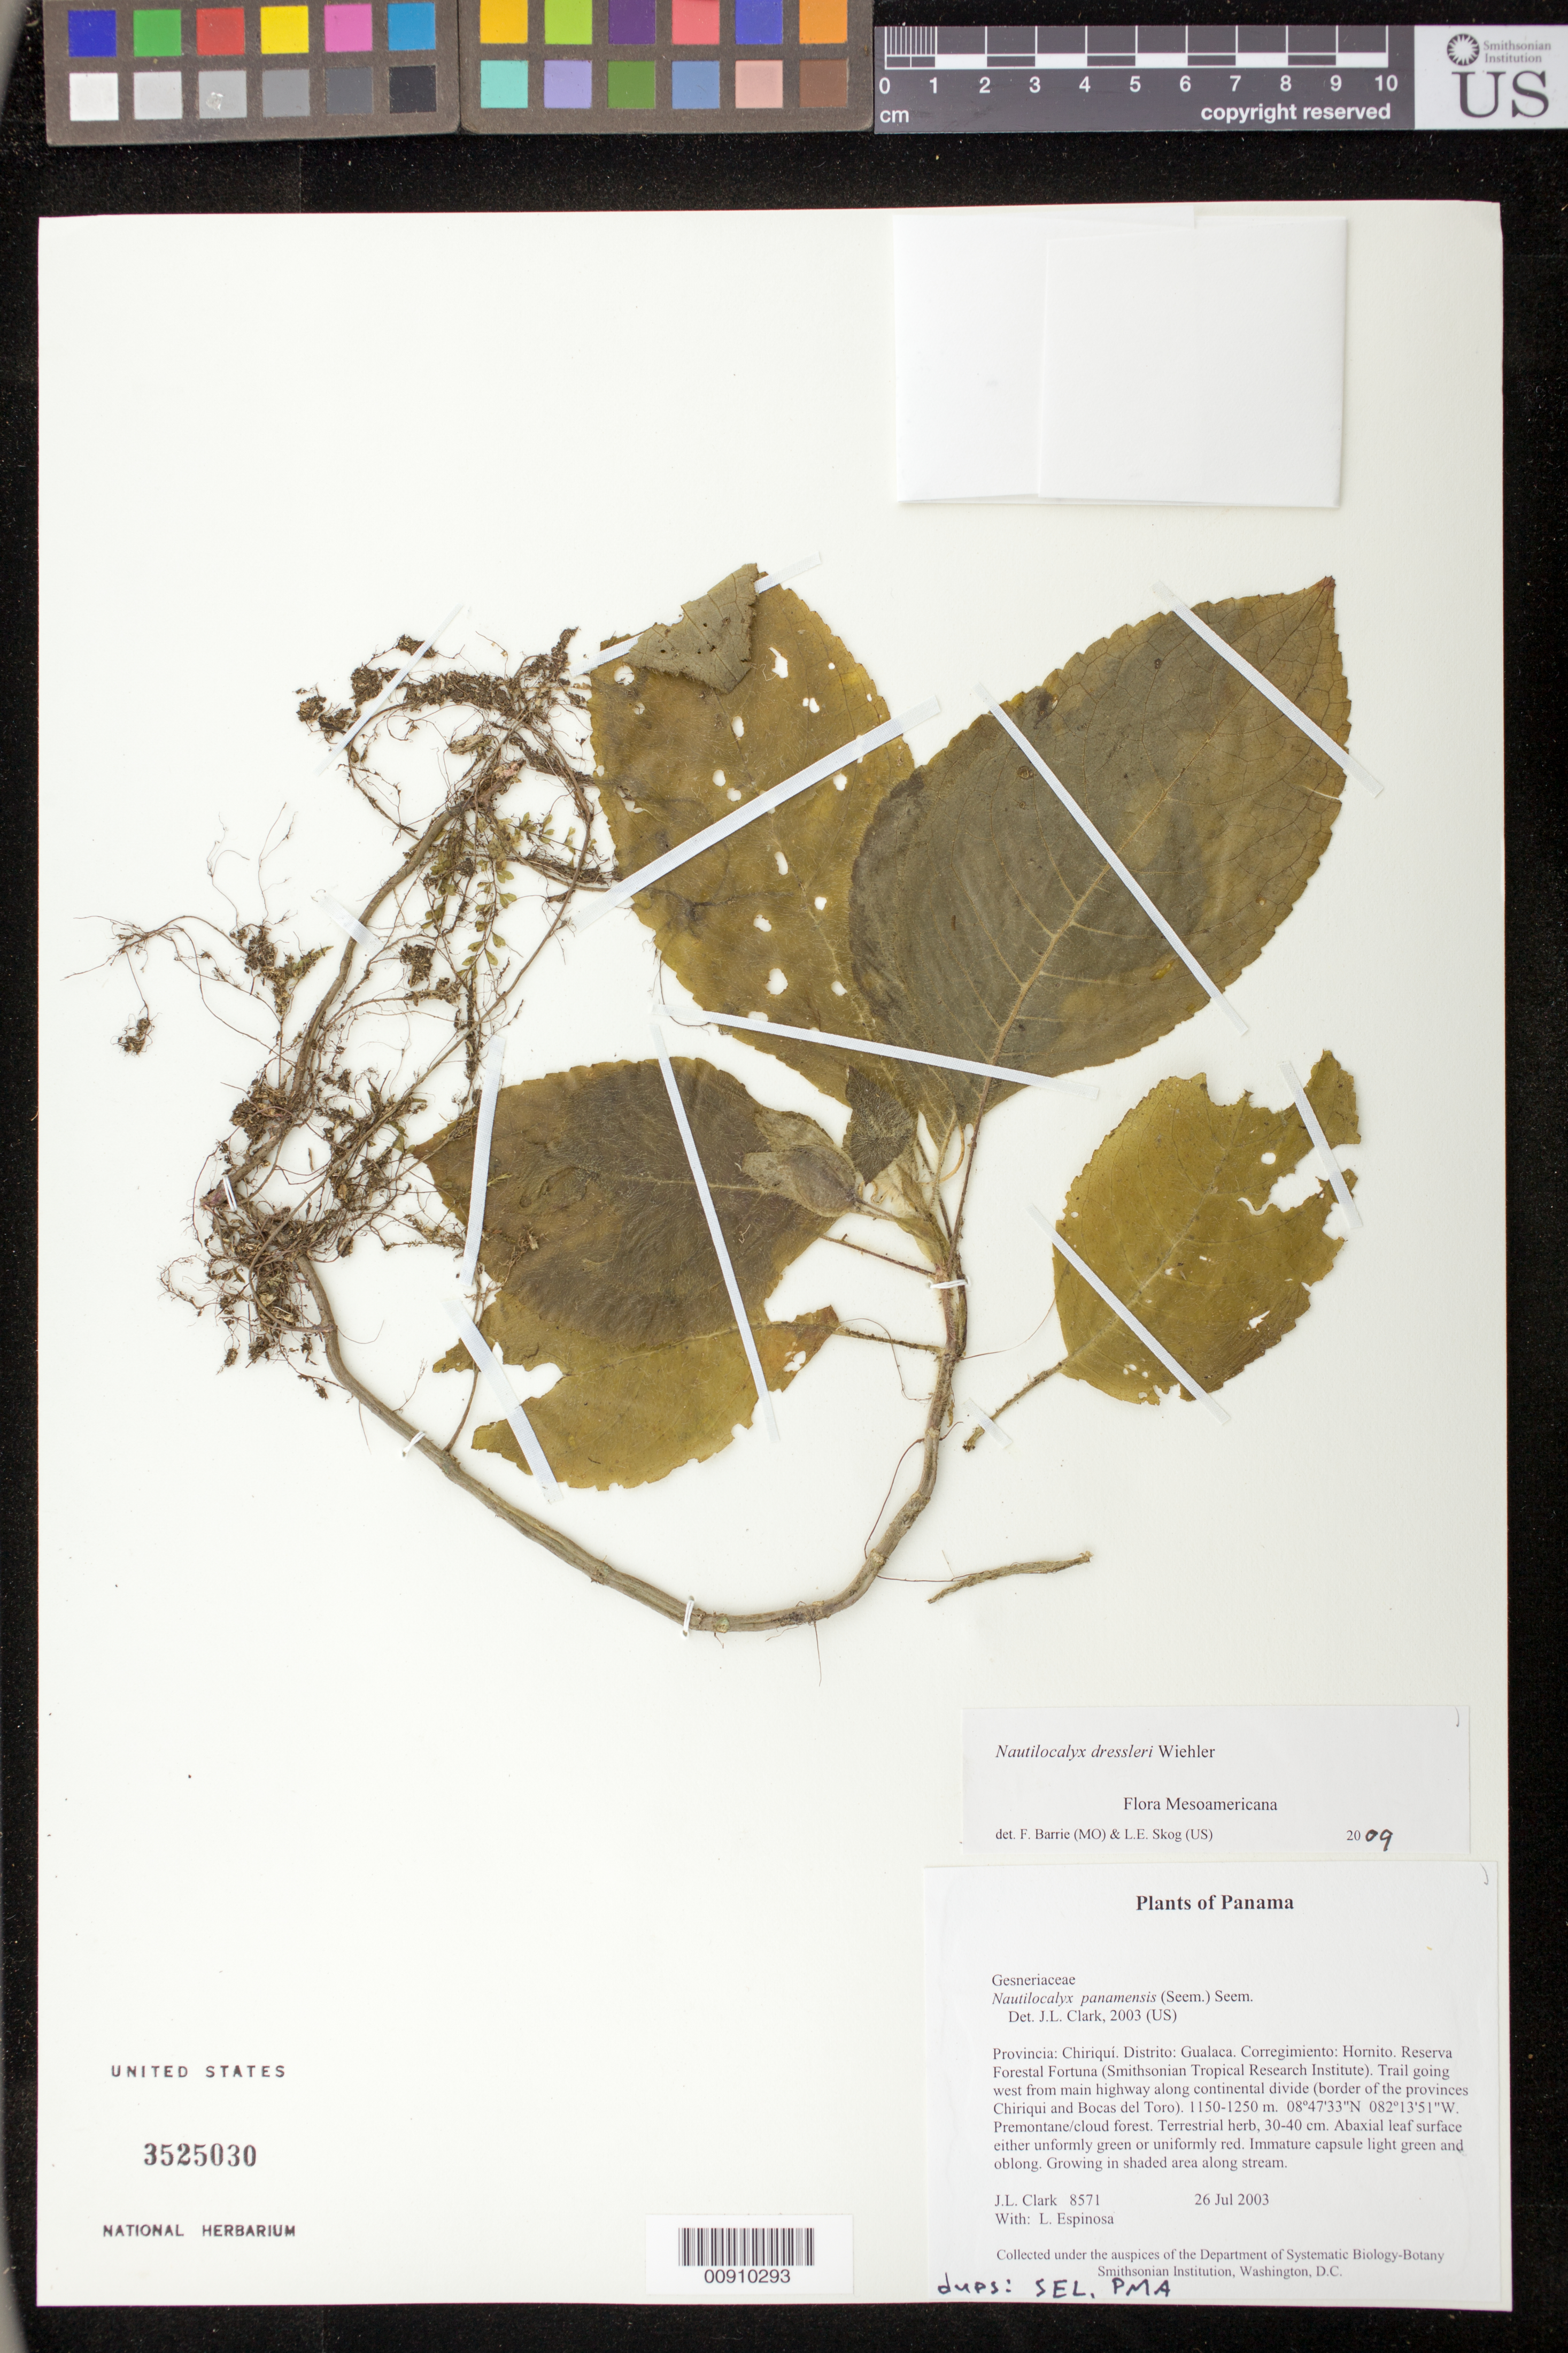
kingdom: Plantae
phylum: Tracheophyta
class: Magnoliopsida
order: Lamiales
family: Gesneriaceae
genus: Nautilocalyx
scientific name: Nautilocalyx dressleri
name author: Wiehler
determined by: Barrie, F. R.; Skog, Laurence E.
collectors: J. L. Clark & L. Espinosa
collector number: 8571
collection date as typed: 26 Jul 2003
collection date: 2003-07-26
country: Panama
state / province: Chiriquí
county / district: Gualaca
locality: Gualaca. Corregimiento: Hornito. Reserva Forestal Fortuna (Smithsonian Tropical Research Institute). Trail going west from main highway along continental divide (border of the provinces Chiriqui and Bocas del Toro).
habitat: Premontane/cloud forest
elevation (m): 1150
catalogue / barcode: US 3525030